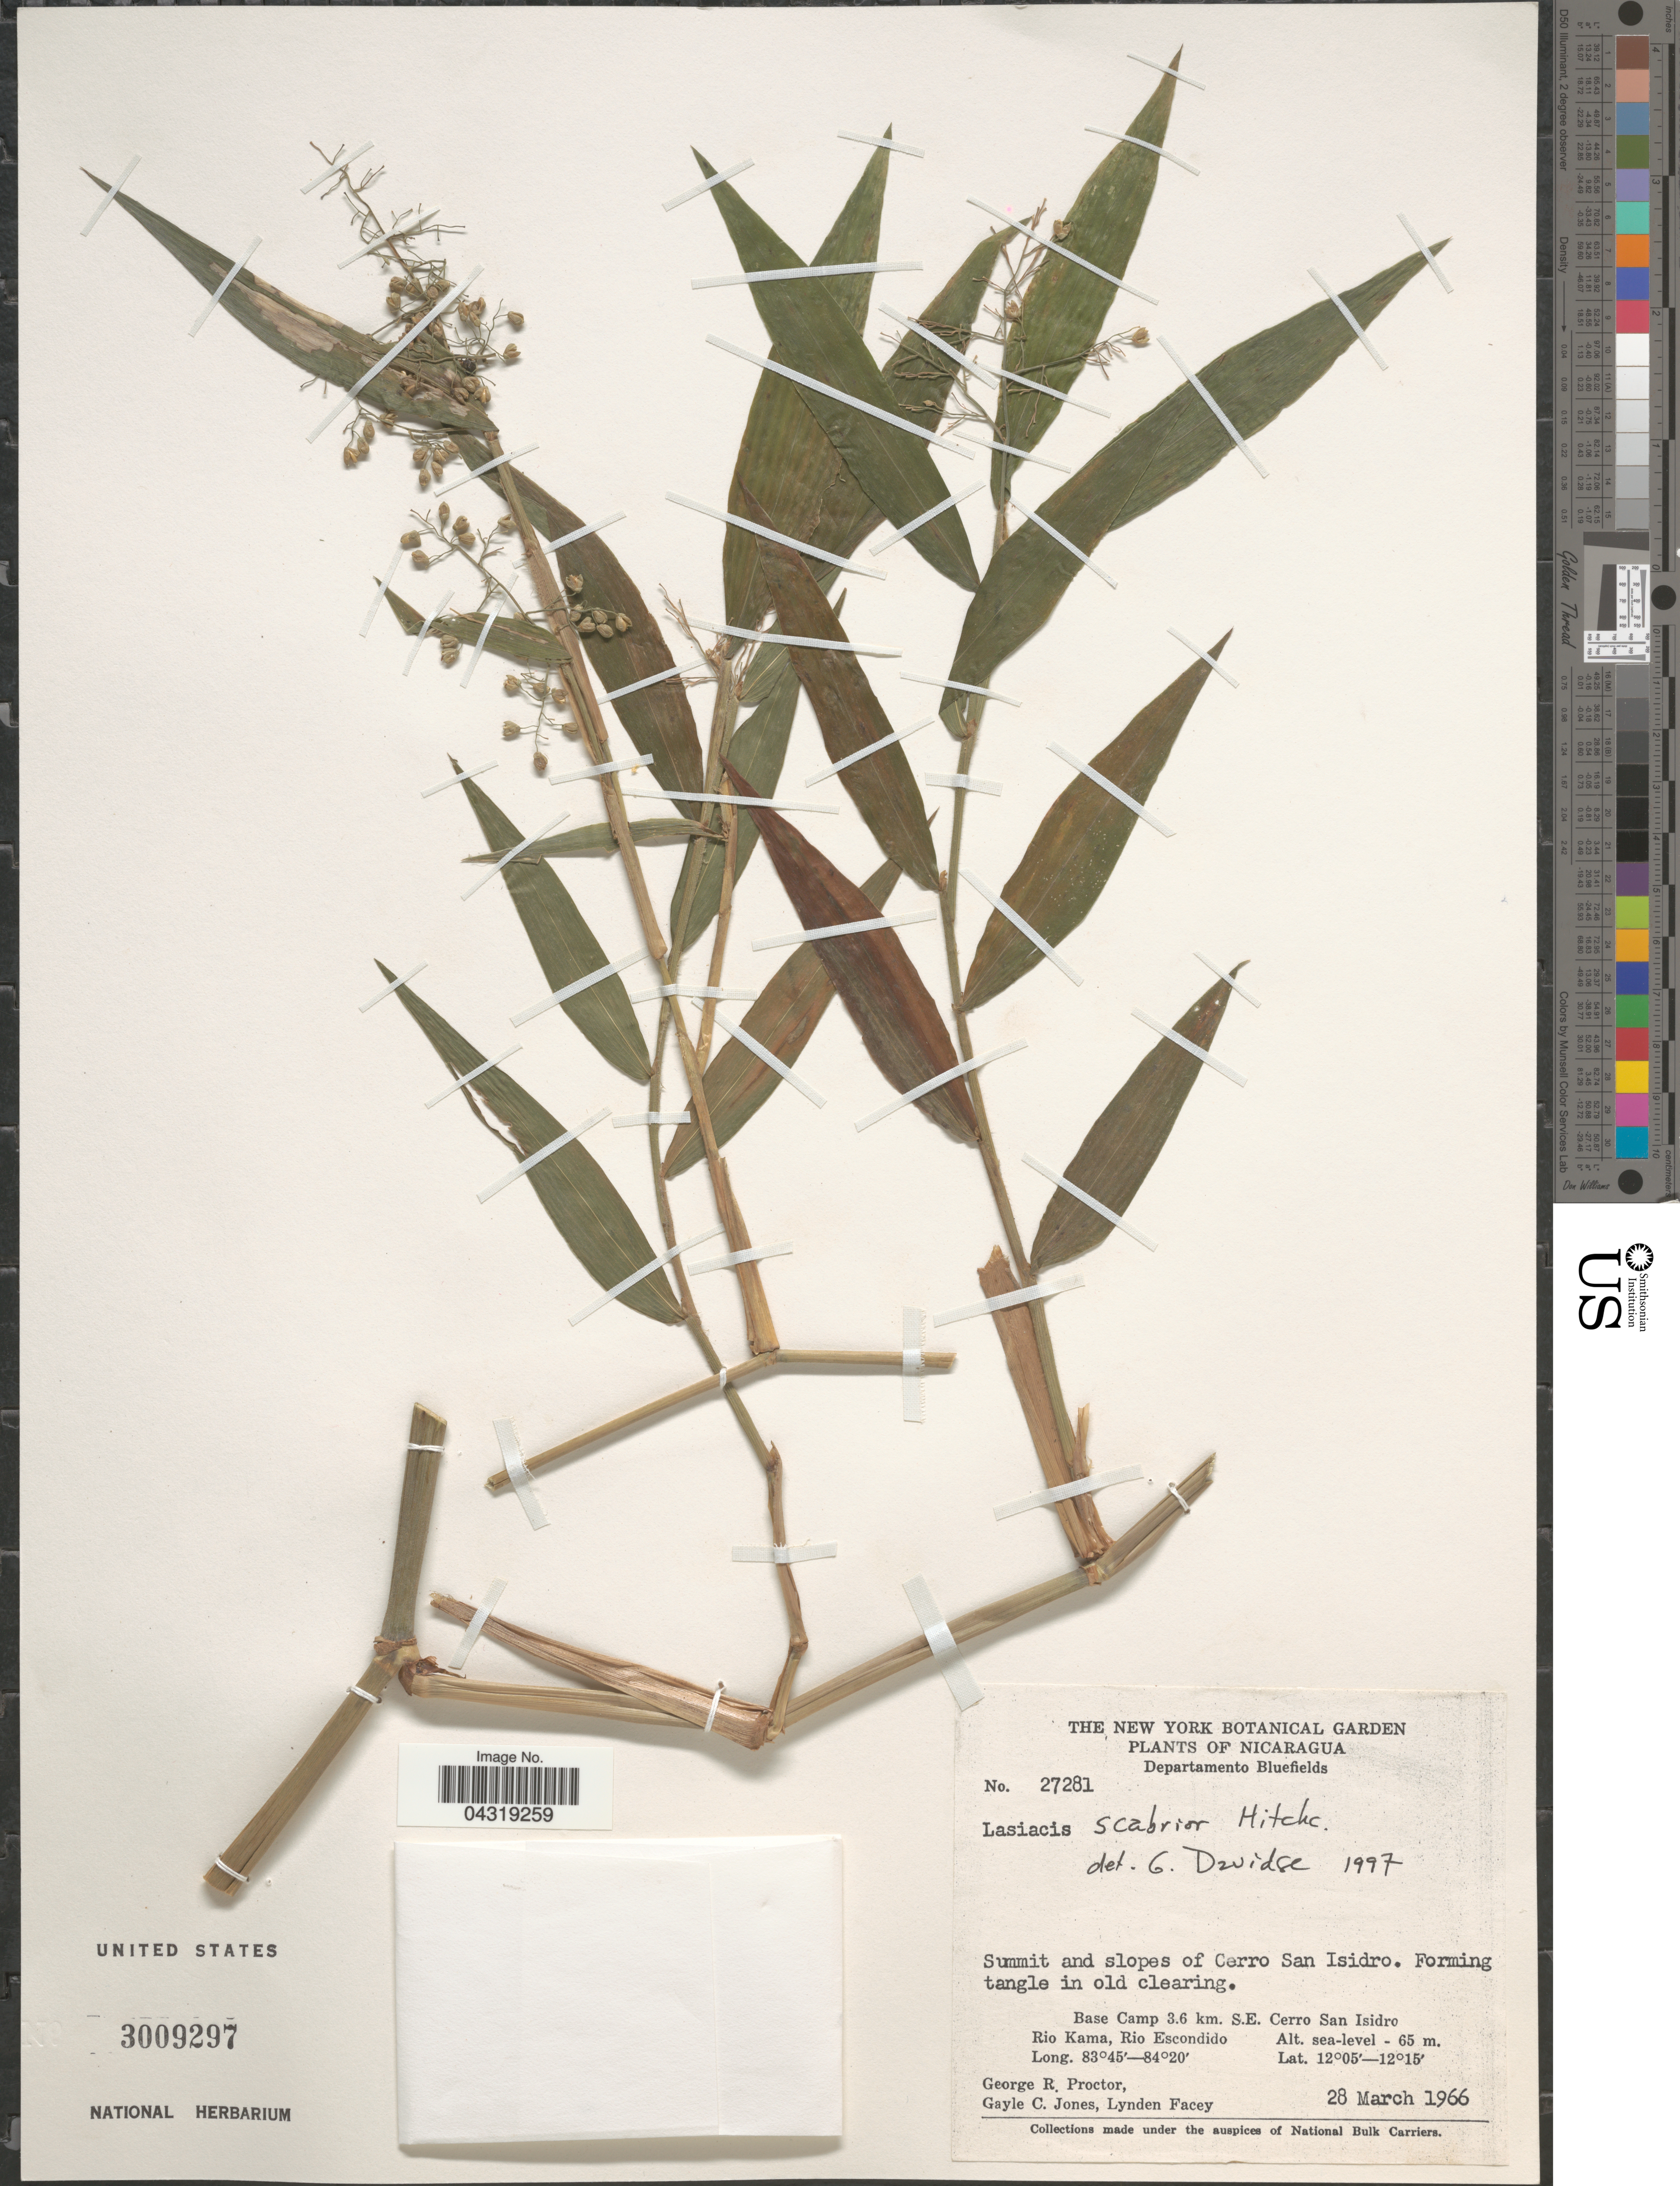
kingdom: Plantae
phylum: Tracheophyta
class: Liliopsida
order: Poales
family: Poaceae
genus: Lasiacis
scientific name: Lasiacis scabrior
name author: Hitchc.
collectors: G. R. Proctor, G. C. Jones & L. Facey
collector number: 27281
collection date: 1966-03-28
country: Nicaragua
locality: Departamento Bluefields. Summit and slopes of Cerro San Isidro. Base Camp 3.6 km. S. E. Cerro San Isidro. Rio Kama, Rio Escondido.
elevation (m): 0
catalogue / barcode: US 3009297